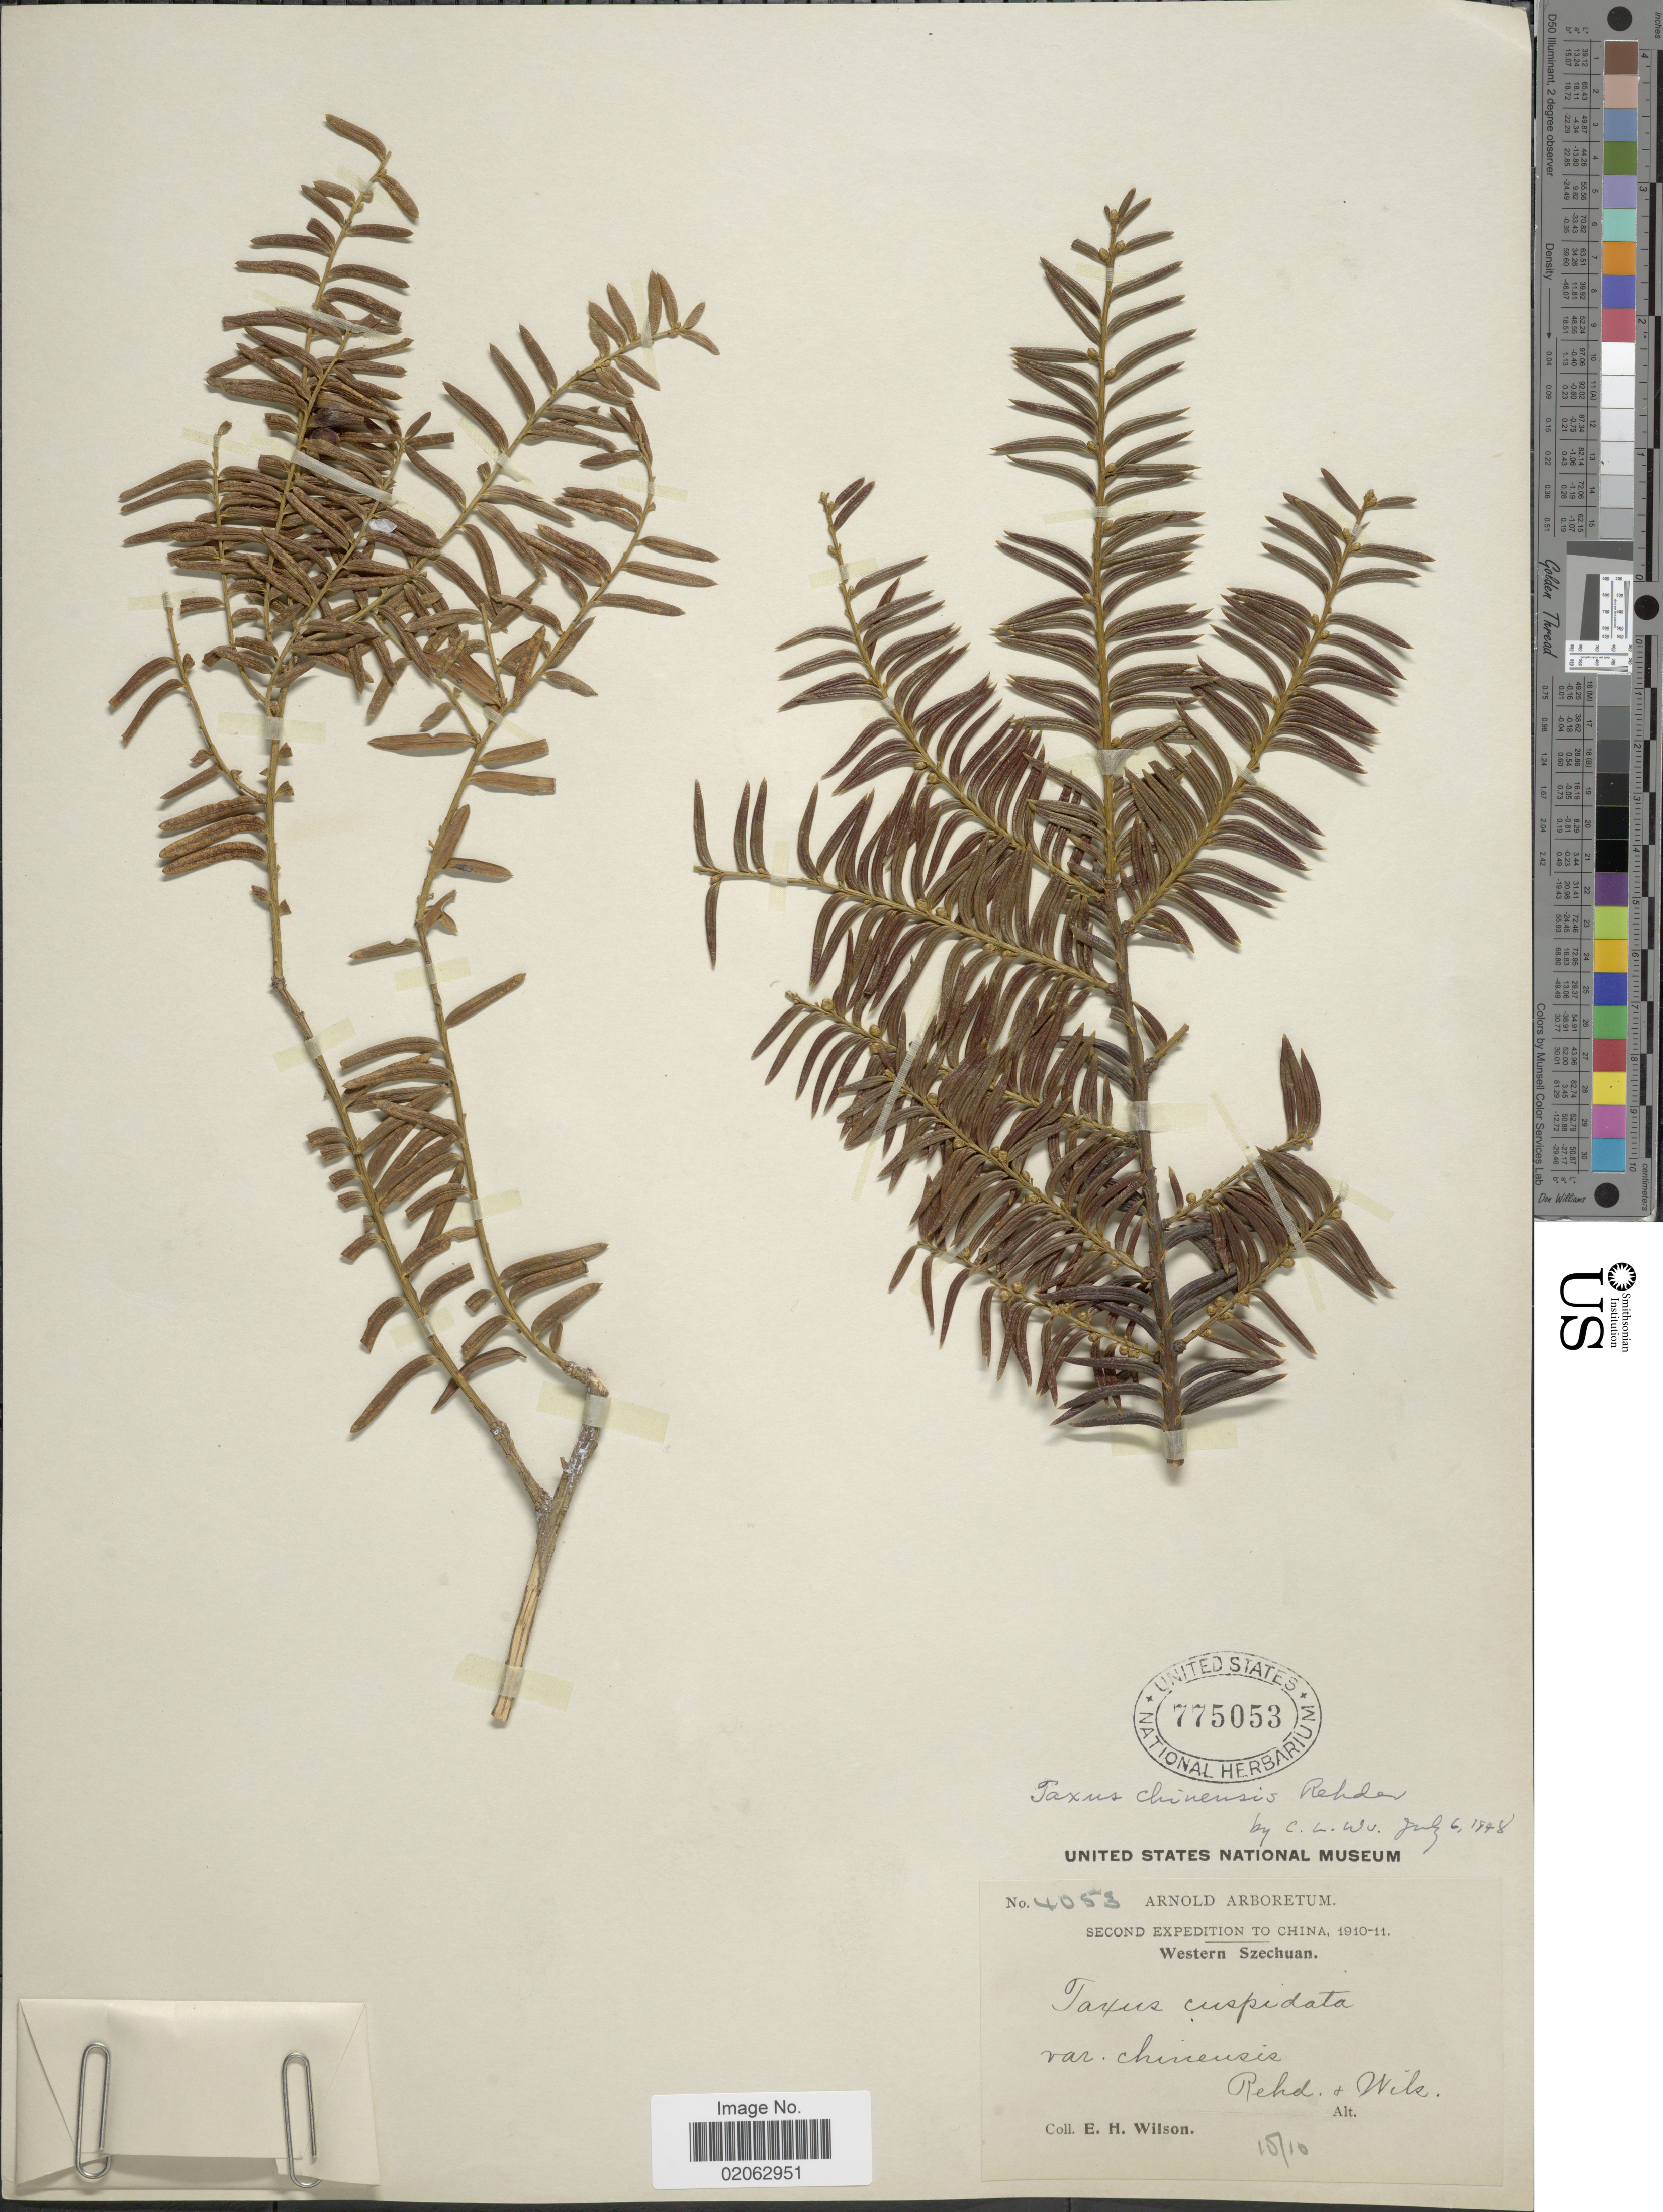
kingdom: Plantae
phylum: Tracheophyta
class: Pinopsida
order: Pinales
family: Taxaceae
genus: Taxus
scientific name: Taxus celebica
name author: (Warb.) H.L. Li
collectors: E. Wilson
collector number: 4053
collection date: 1910-10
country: China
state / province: Sichuan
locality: Western Szechuan.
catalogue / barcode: US 775053